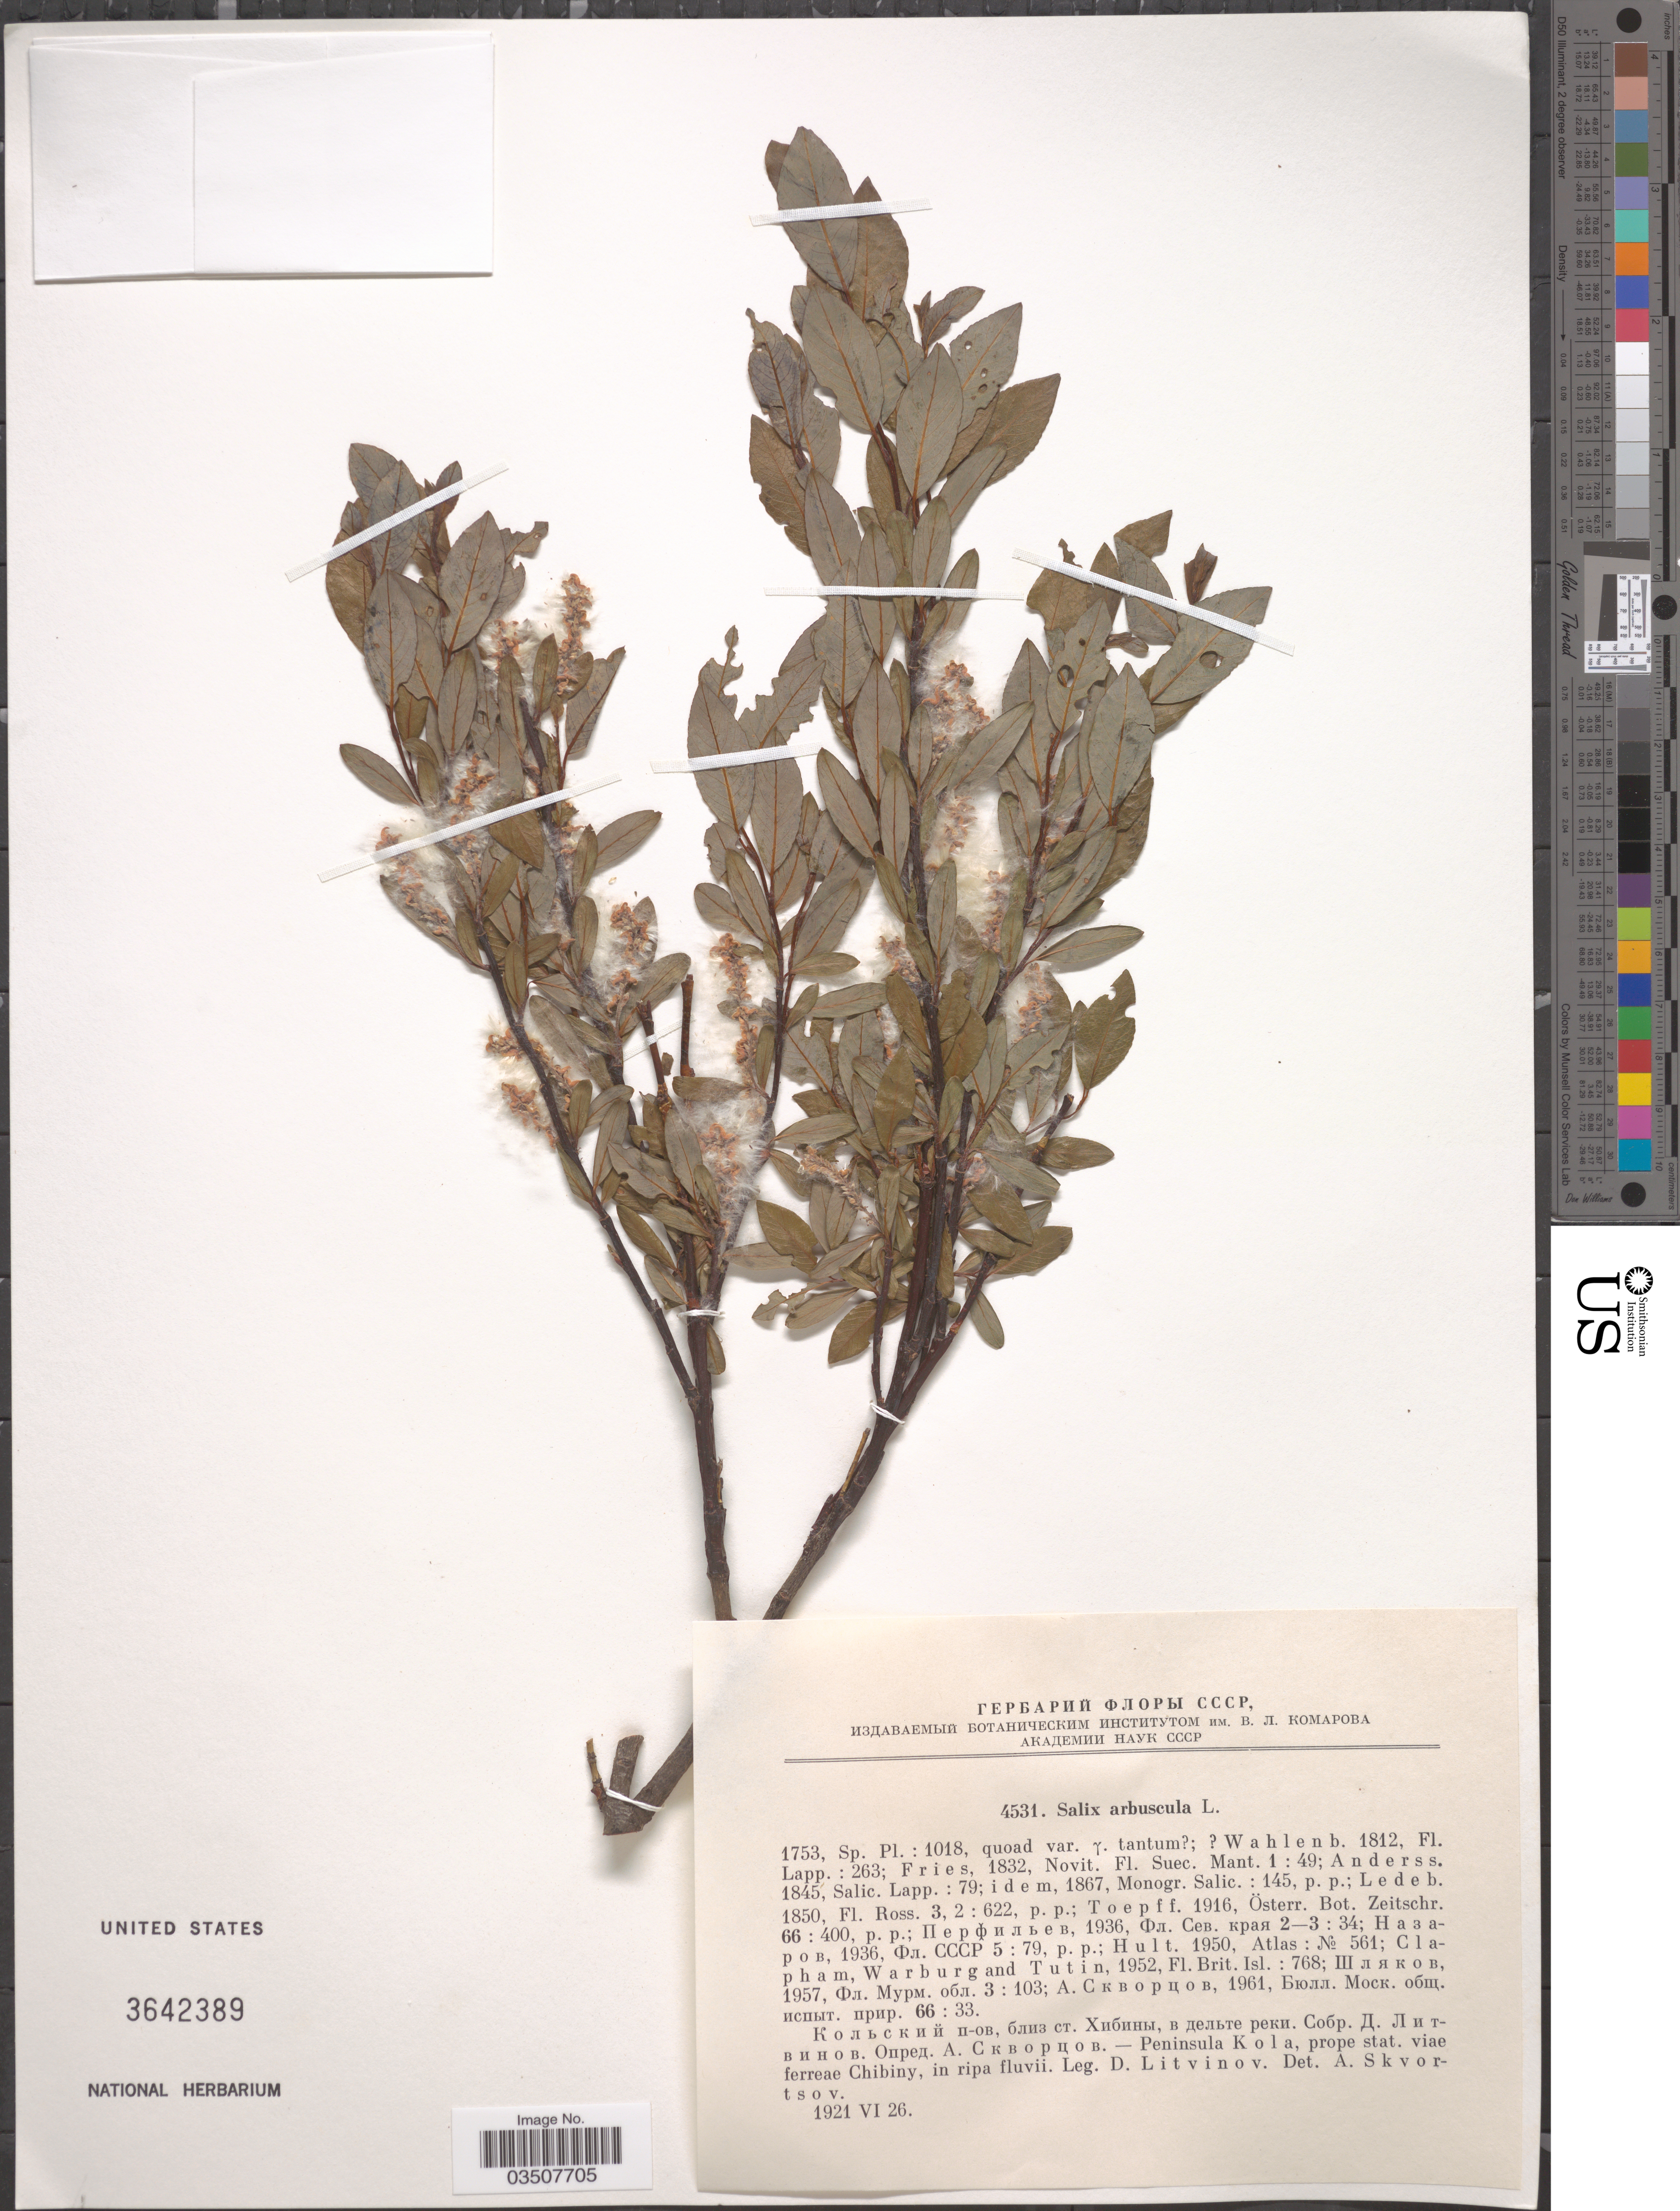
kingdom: Plantae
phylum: Tracheophyta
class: Magnoliopsida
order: Malpighiales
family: Salicaceae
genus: Salix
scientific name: Salix arbuscula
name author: L.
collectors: D. Litvinov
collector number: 4531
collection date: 1921-06-26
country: Russian Federation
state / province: Murmansk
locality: Peninsula Kola, prope stat. viae ferreae Chibiny, in ripa fluvii.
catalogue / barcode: US 3642389